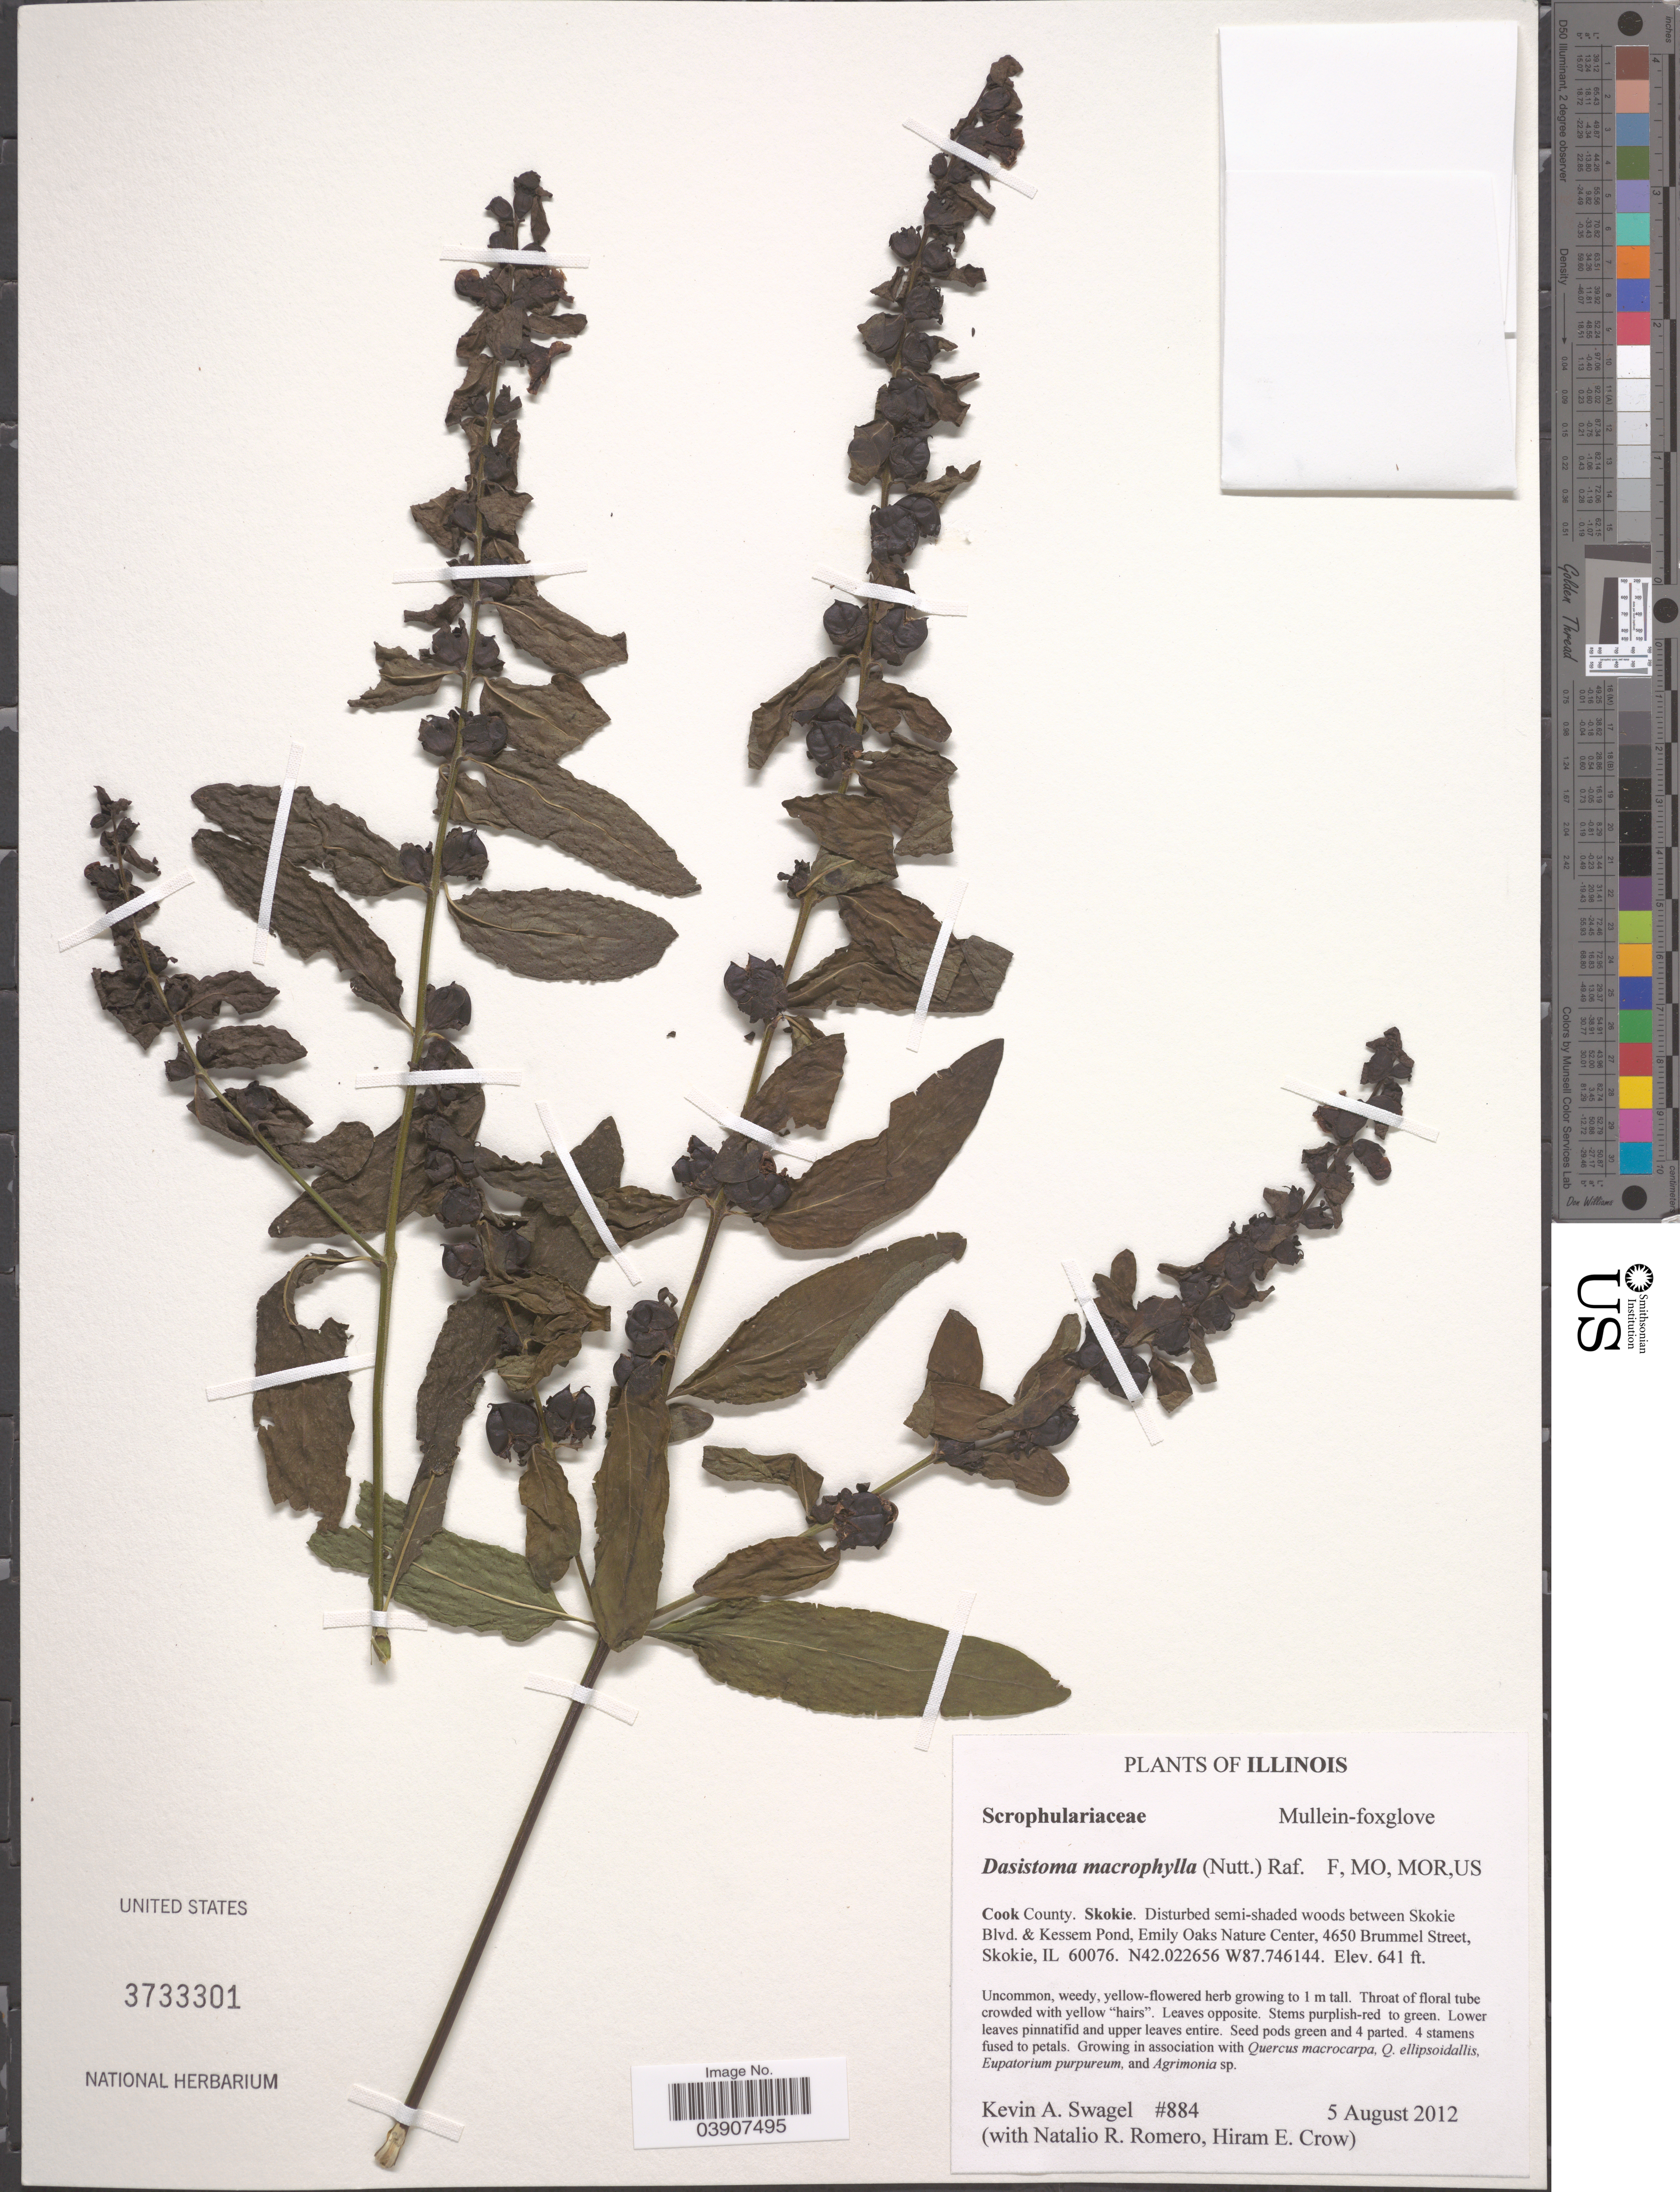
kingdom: Plantae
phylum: Tracheophyta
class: Magnoliopsida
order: Lamiales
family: Orobanchaceae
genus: Dasistoma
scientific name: Dasistoma macrophylla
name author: (Nutt.) Raf.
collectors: K. Swagel, N. Romero & H. Crow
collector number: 884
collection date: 2012-08-05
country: United States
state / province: Illinois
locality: Cook County. Skokie. Between Skokie Blvd. & Kessem Pond, Emily Oaks Nature Center, 4650 Brummel Street, Skokie, IL 60076.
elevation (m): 195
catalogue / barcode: US 3733301